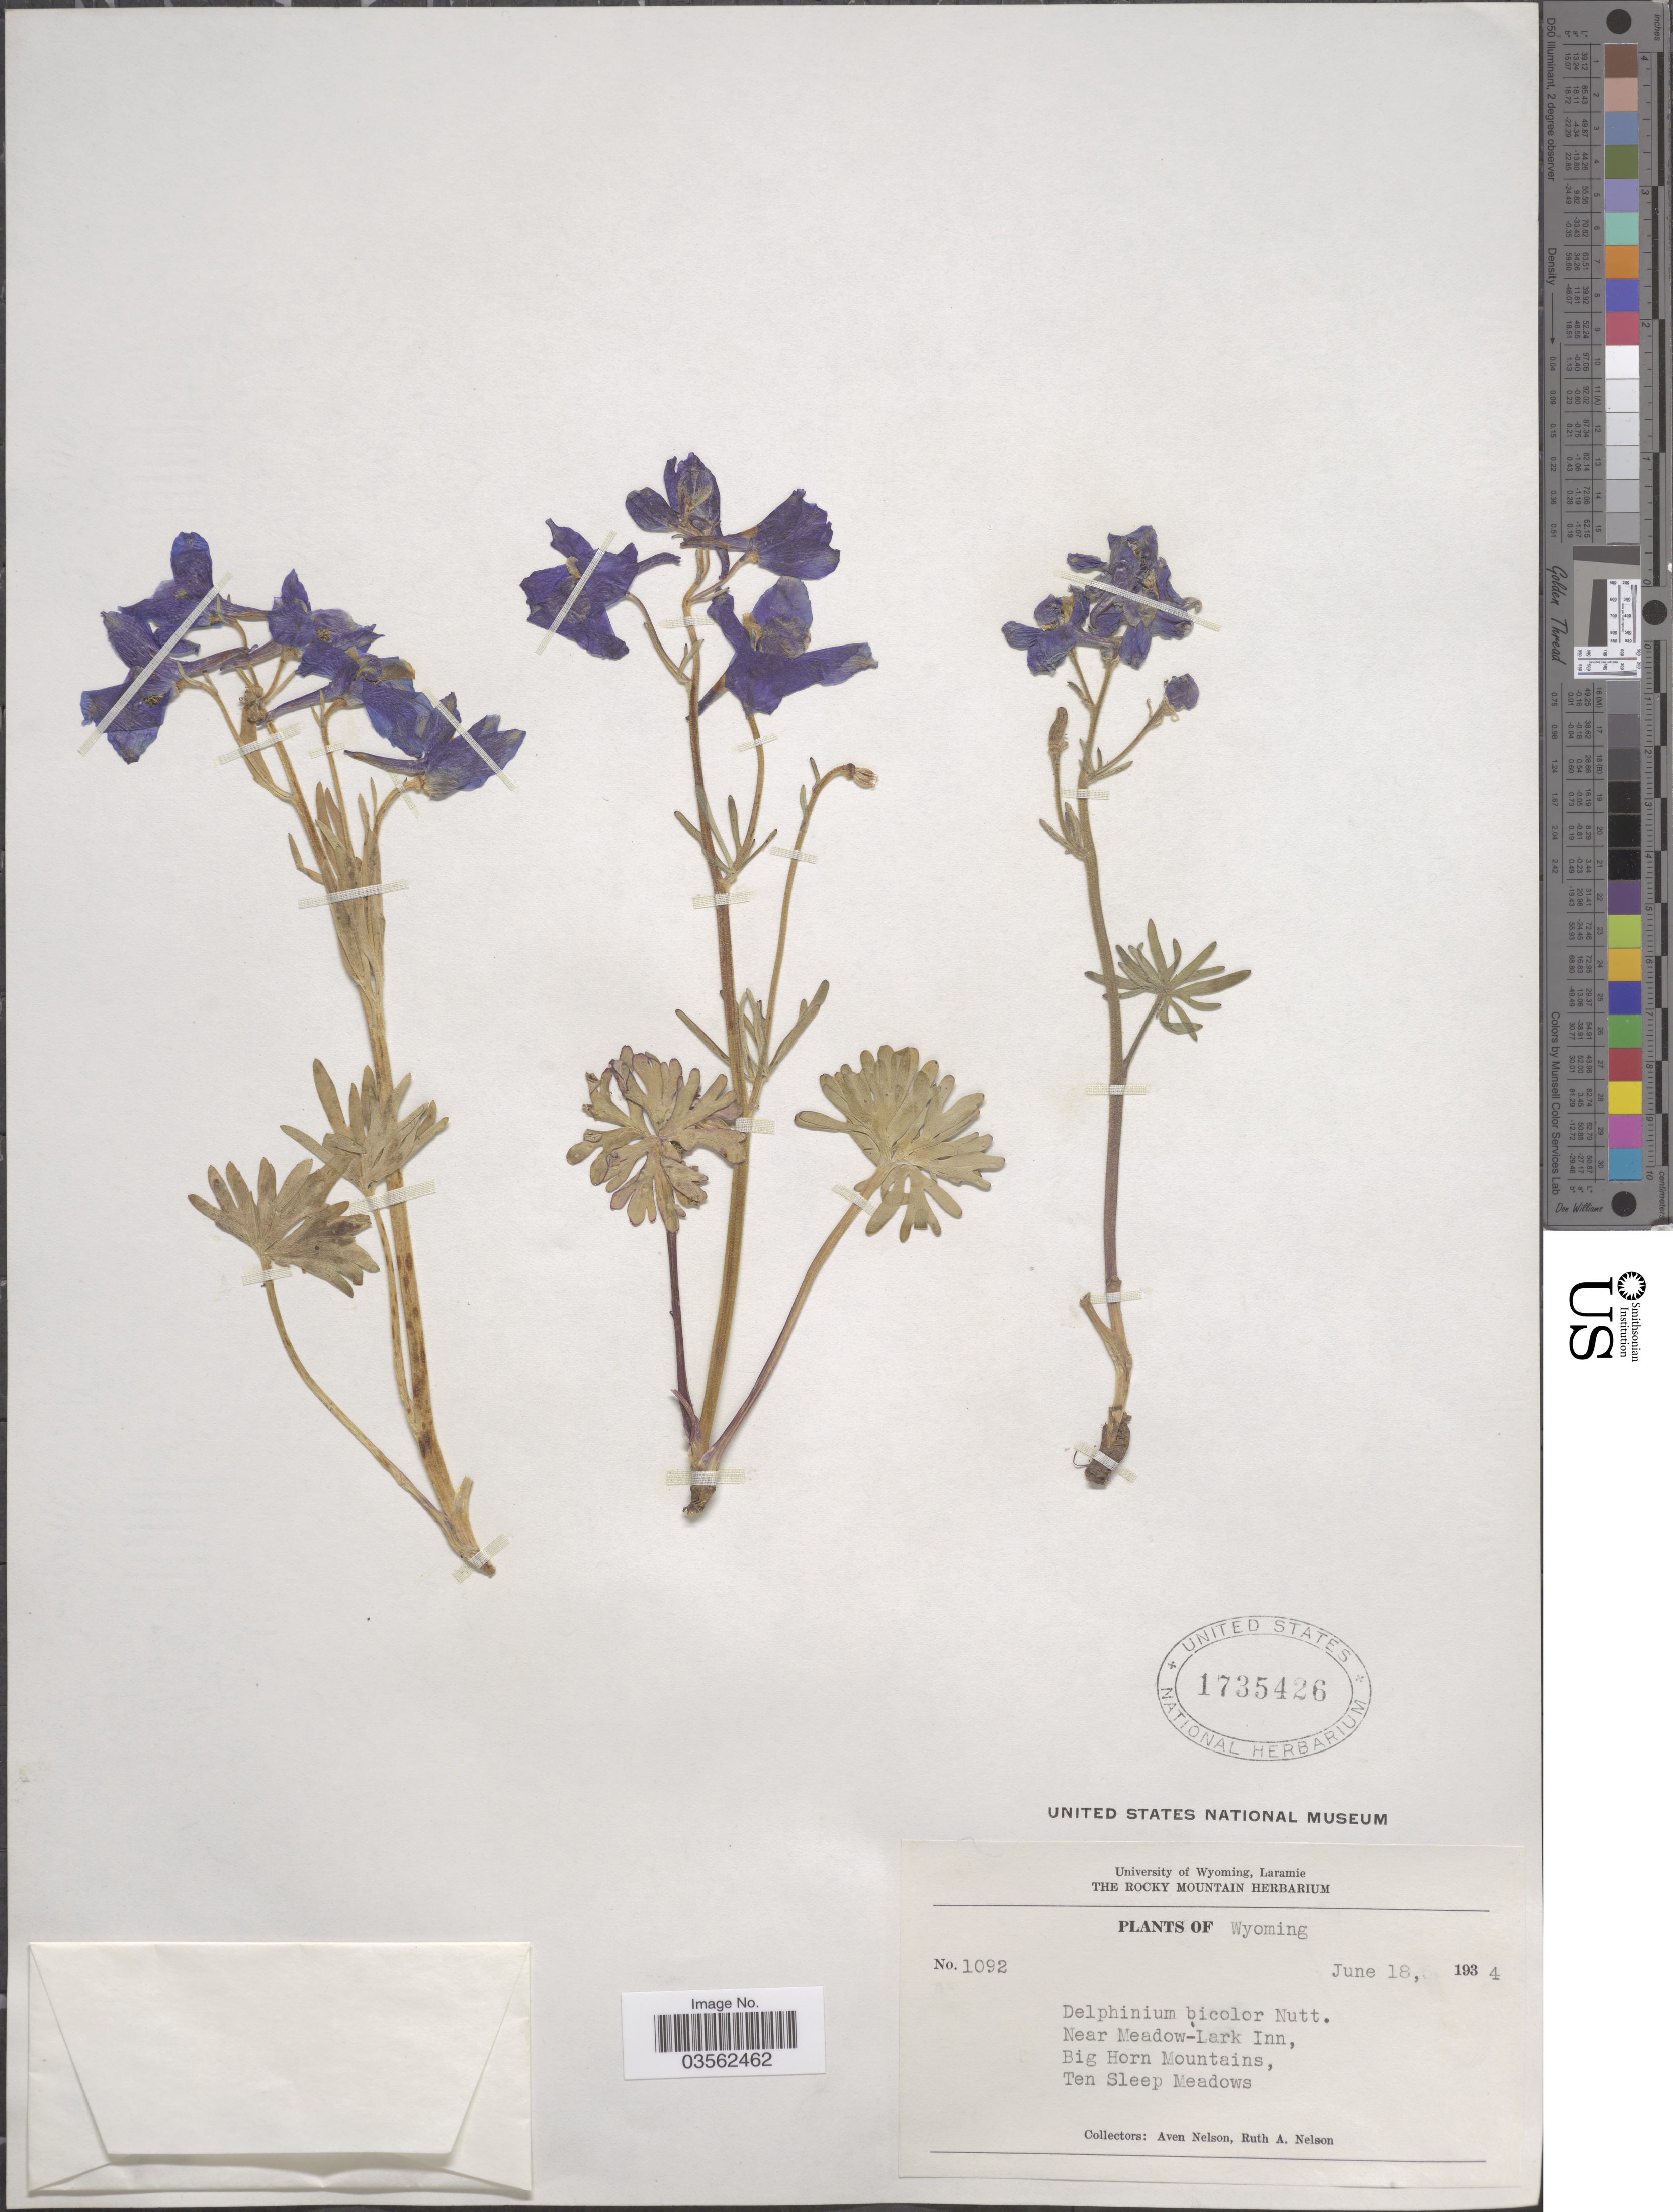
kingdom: Plantae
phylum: Tracheophyta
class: Magnoliopsida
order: Ranunculales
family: Ranunculaceae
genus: Delphinium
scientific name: Delphinium bicolor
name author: Nutt.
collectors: A. Nelson & R. A. Nelson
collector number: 1092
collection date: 1934-06-18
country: United States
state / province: Wyoming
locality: Near Meadow-Lark Inn, Big Horn Mountains, Ten Sleep Meadows.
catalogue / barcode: US 1735426